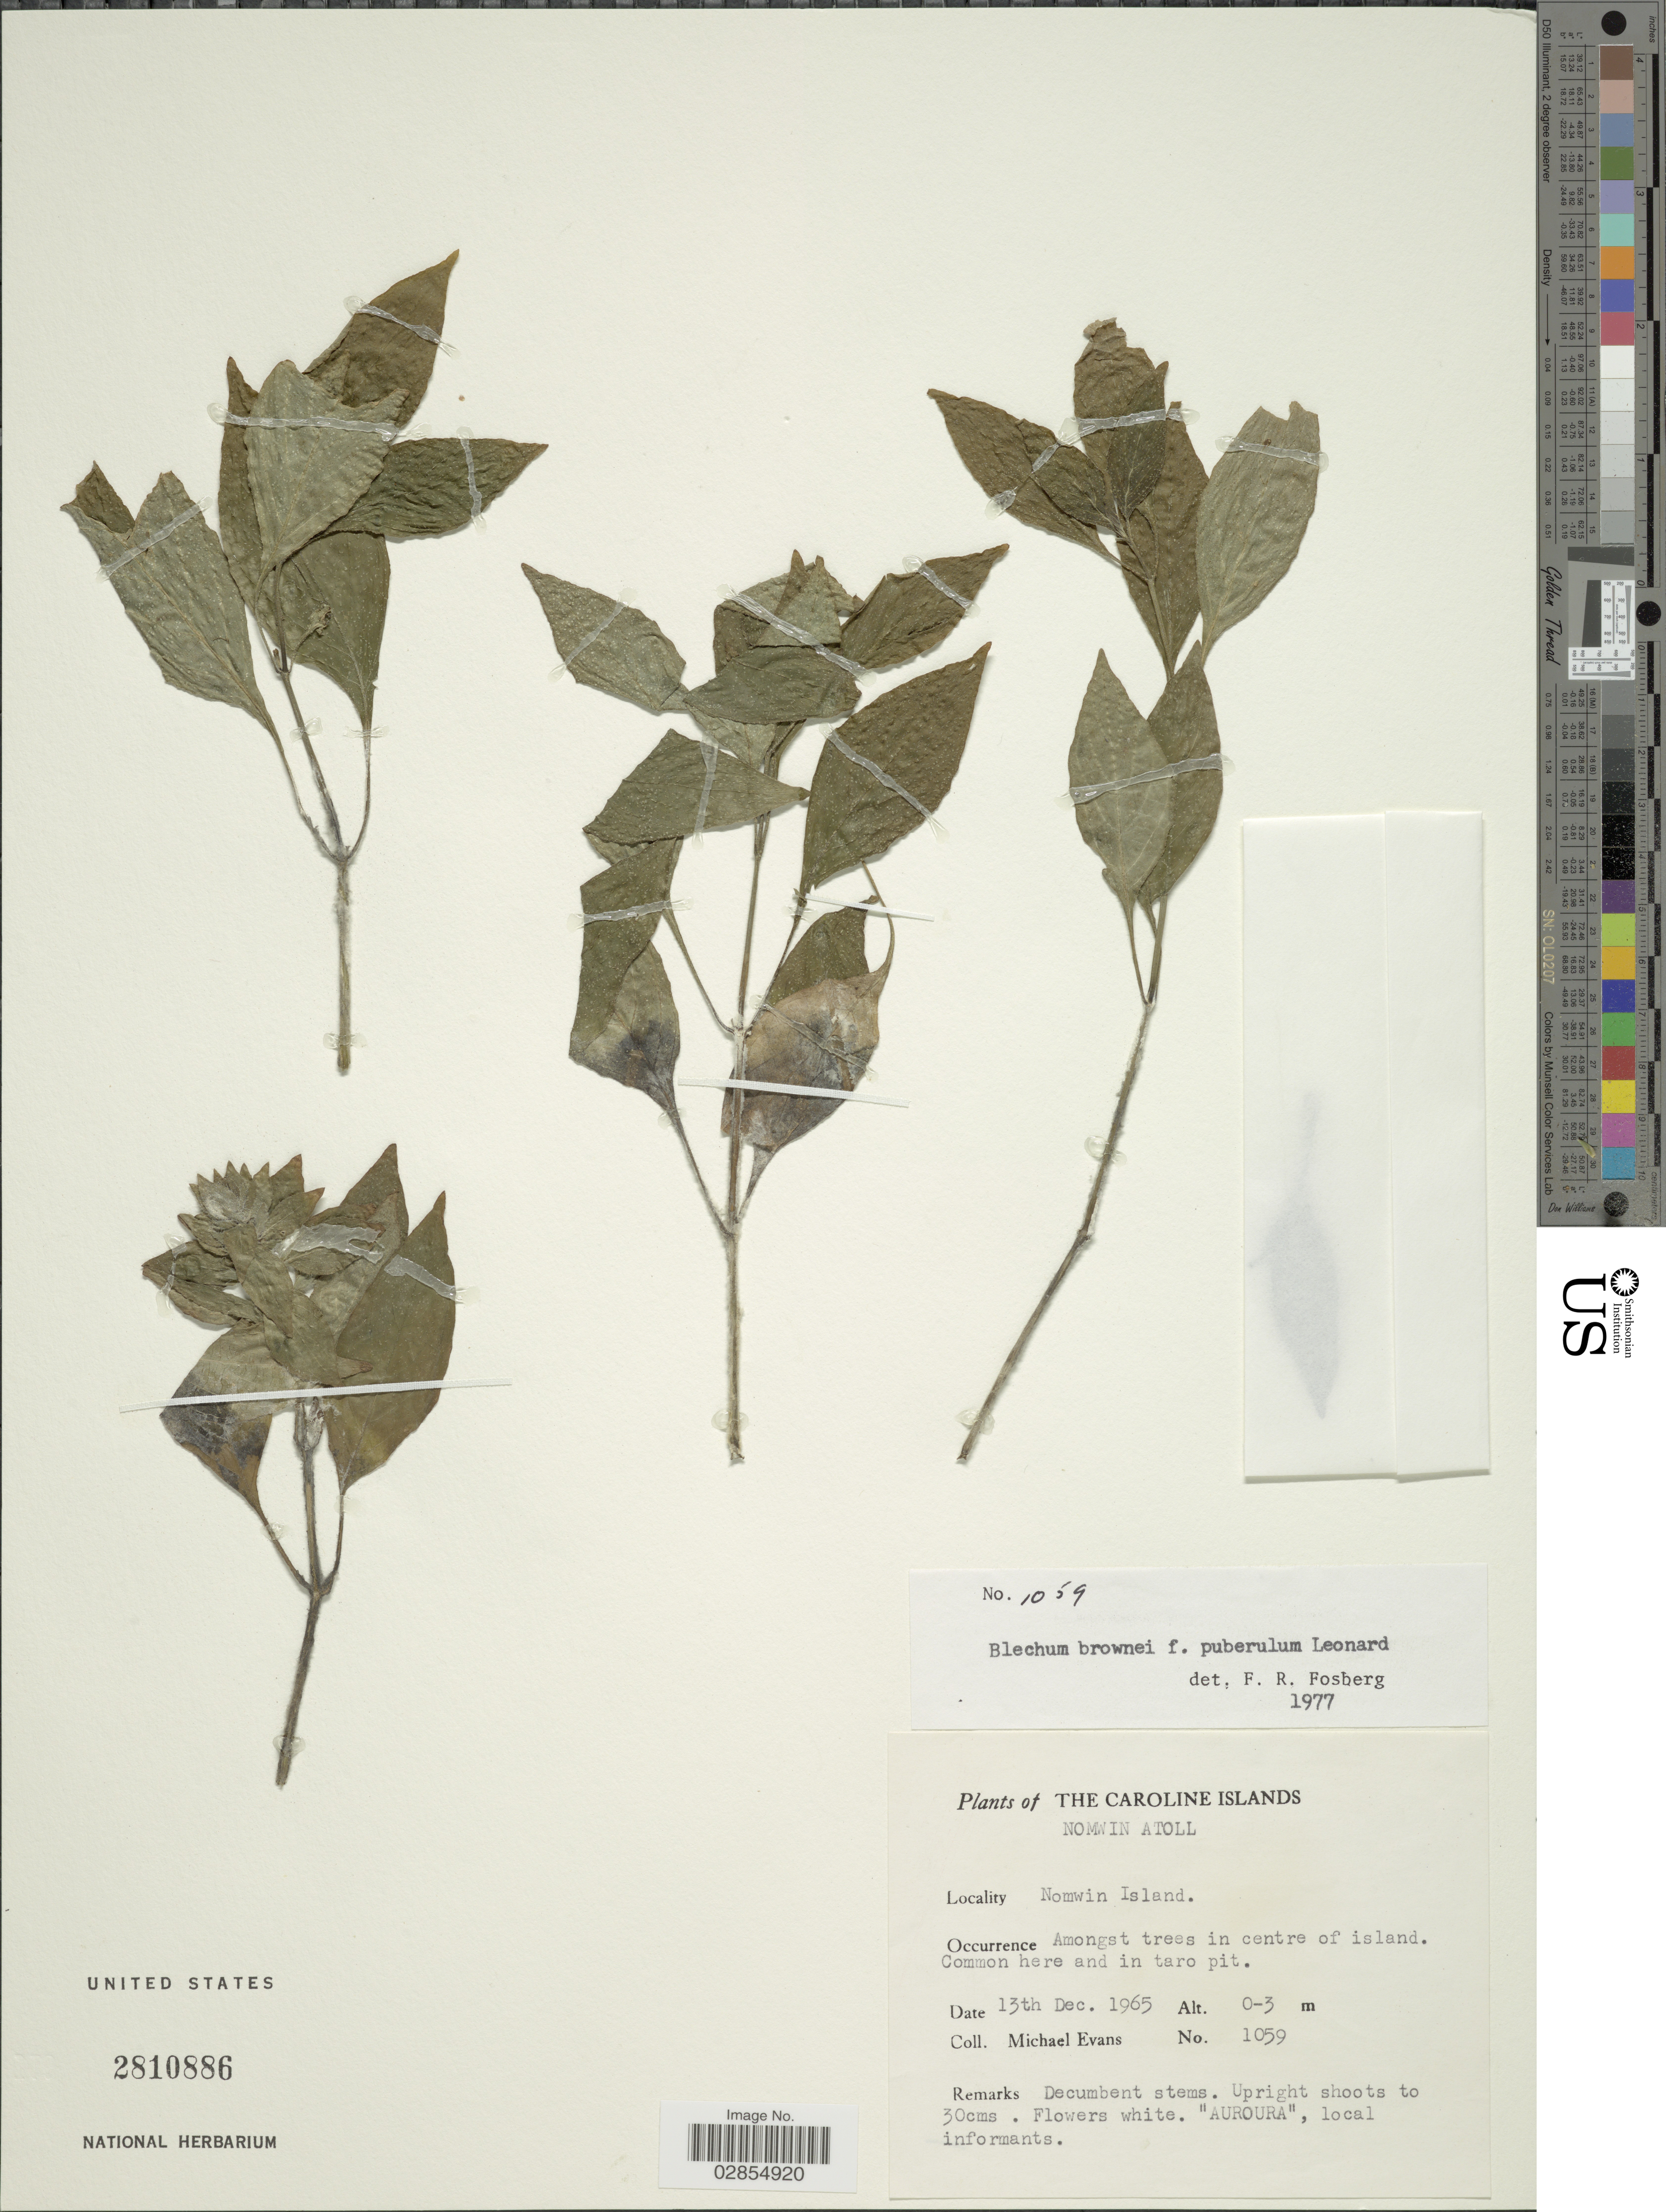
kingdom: Plantae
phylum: Tracheophyta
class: Magnoliopsida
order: Lamiales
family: Acanthaceae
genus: Blechum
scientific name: Blechum pyramidatum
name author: (Lam.) Urb.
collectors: M. Evans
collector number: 1059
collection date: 1965-12-13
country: Micronesia, Federated States of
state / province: Truk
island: Nomwin Atoll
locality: Caroline Islands. Nomwin Atoll. Nomwin Island.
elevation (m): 0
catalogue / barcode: US 2810886